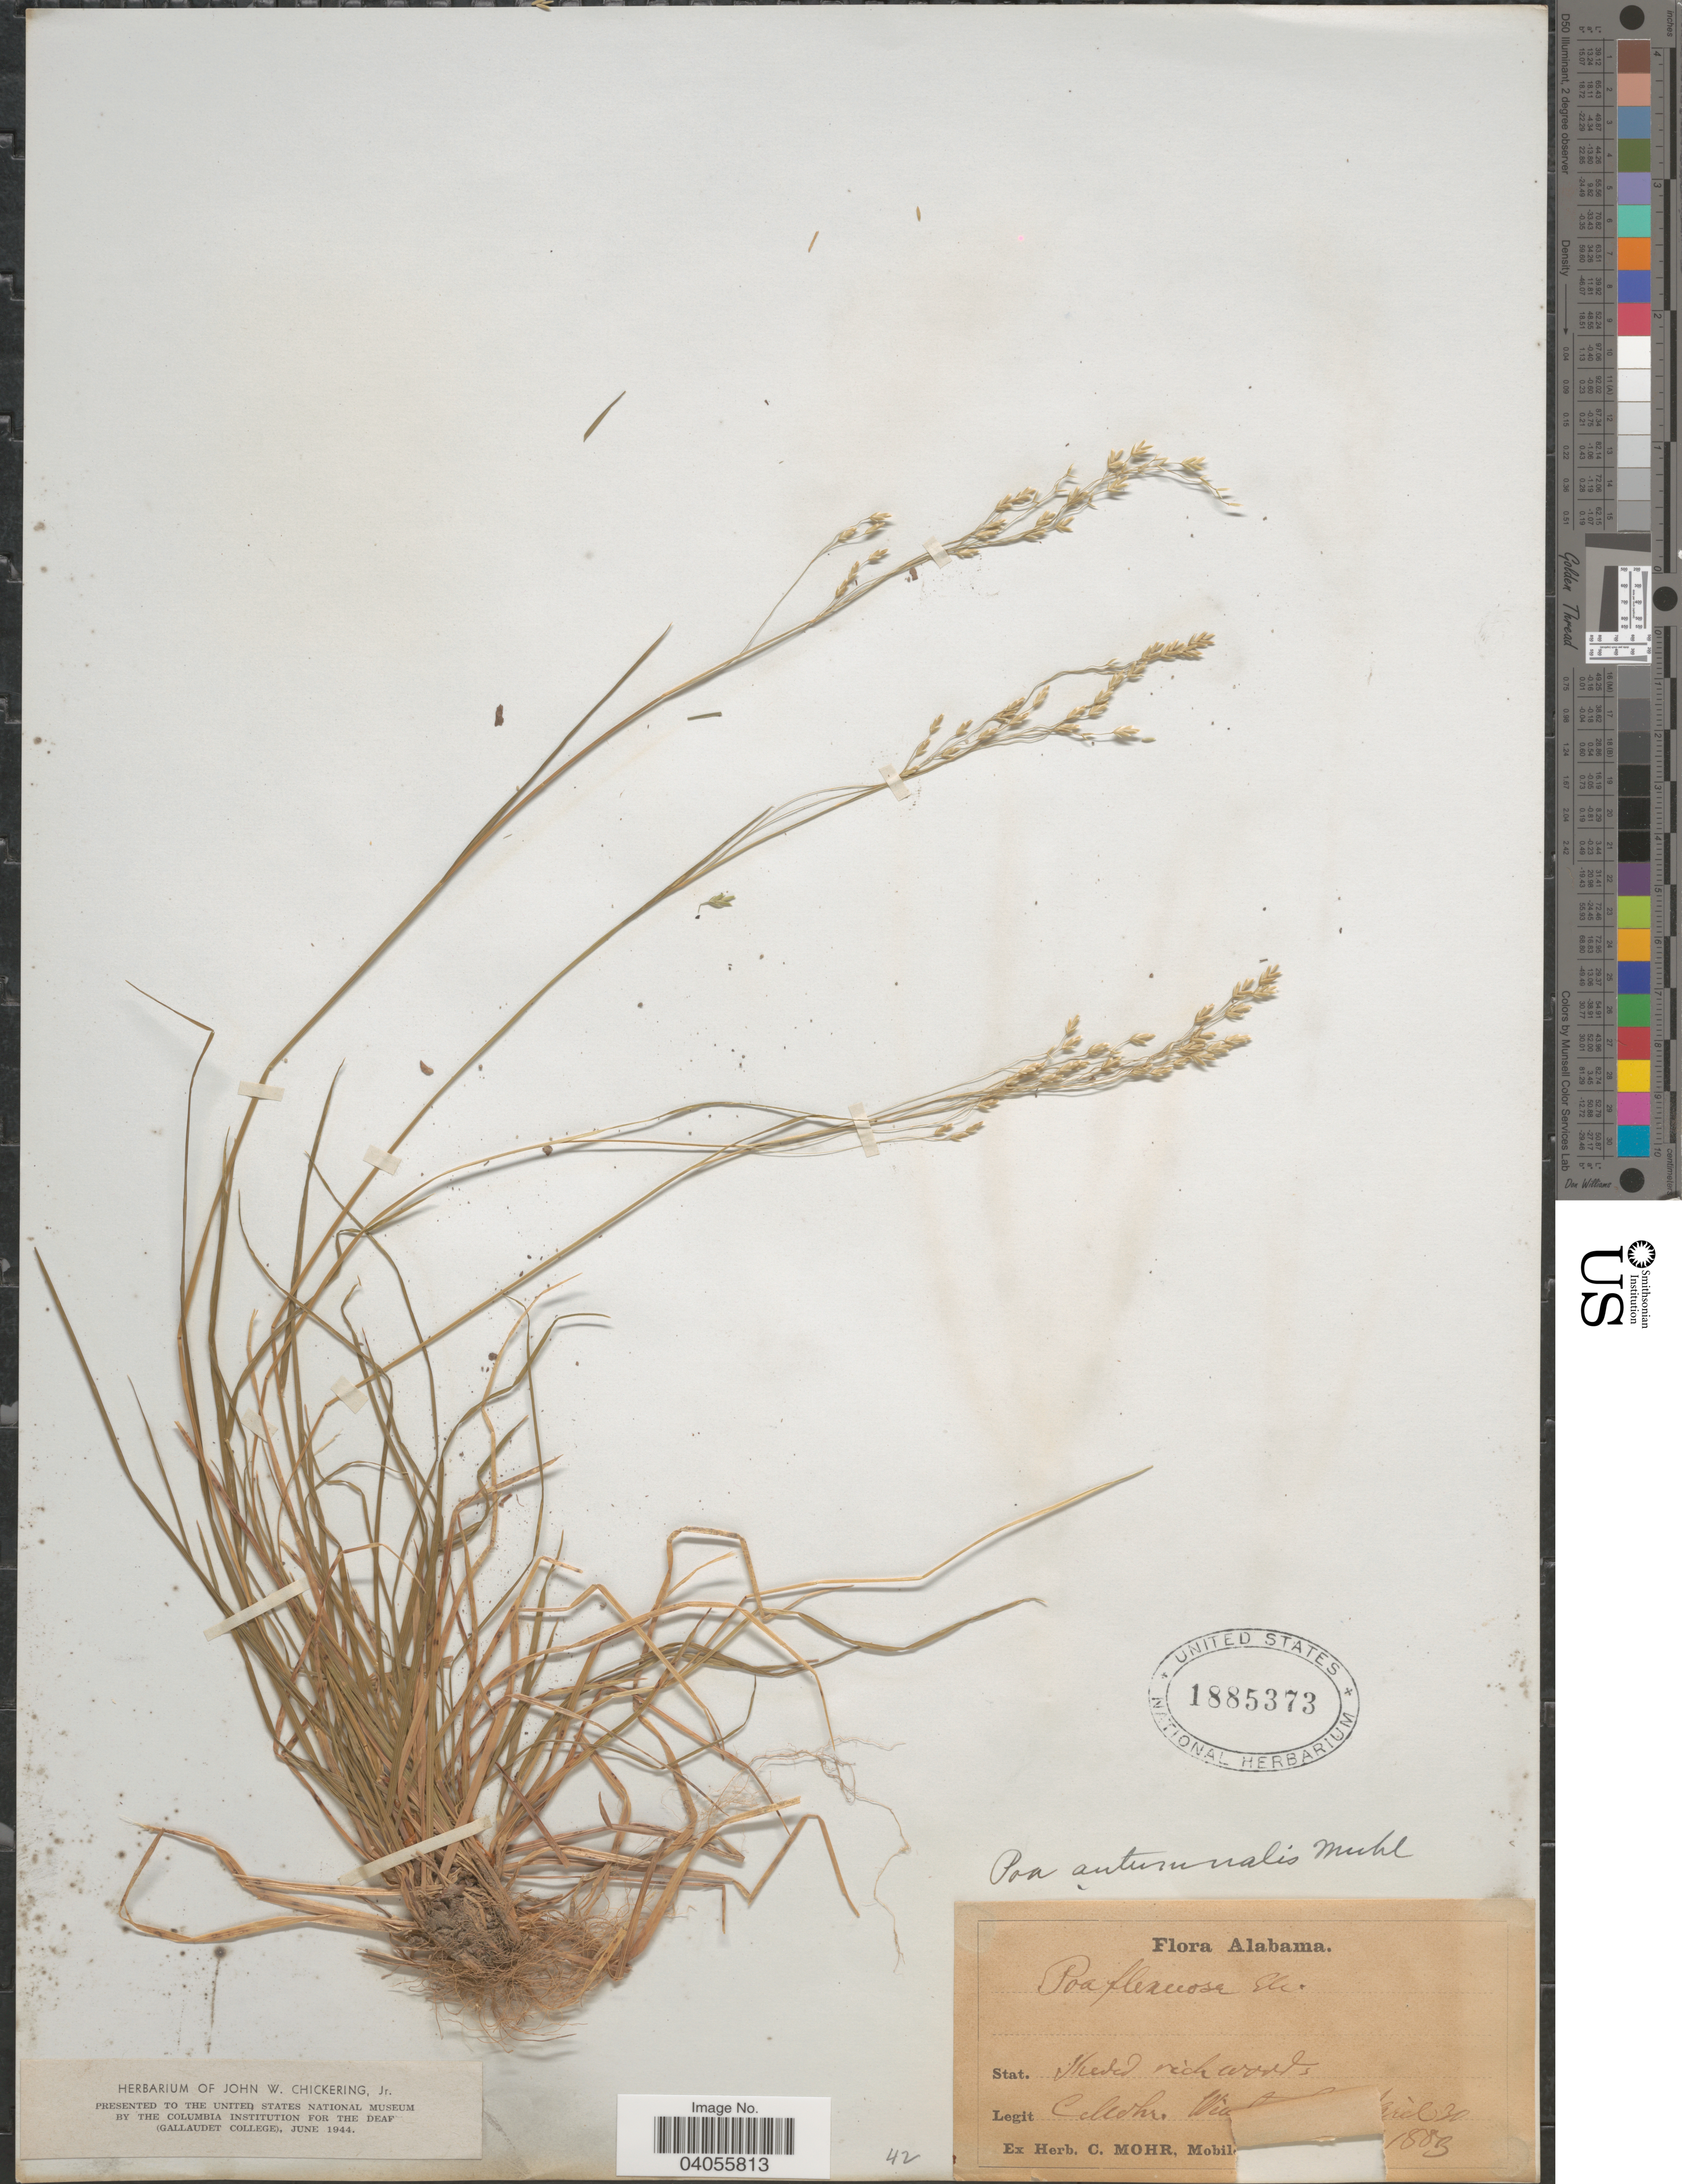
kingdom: Plantae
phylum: Tracheophyta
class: Liliopsida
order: Poales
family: Poaceae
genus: Poa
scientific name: Poa autumnalis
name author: Muhl. ex Elliott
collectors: C. T. Mohr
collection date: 1803-04-30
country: United States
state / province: Alabama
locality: Stat. Shaded rich woods. Wi [illegible text]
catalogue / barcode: US 1885373